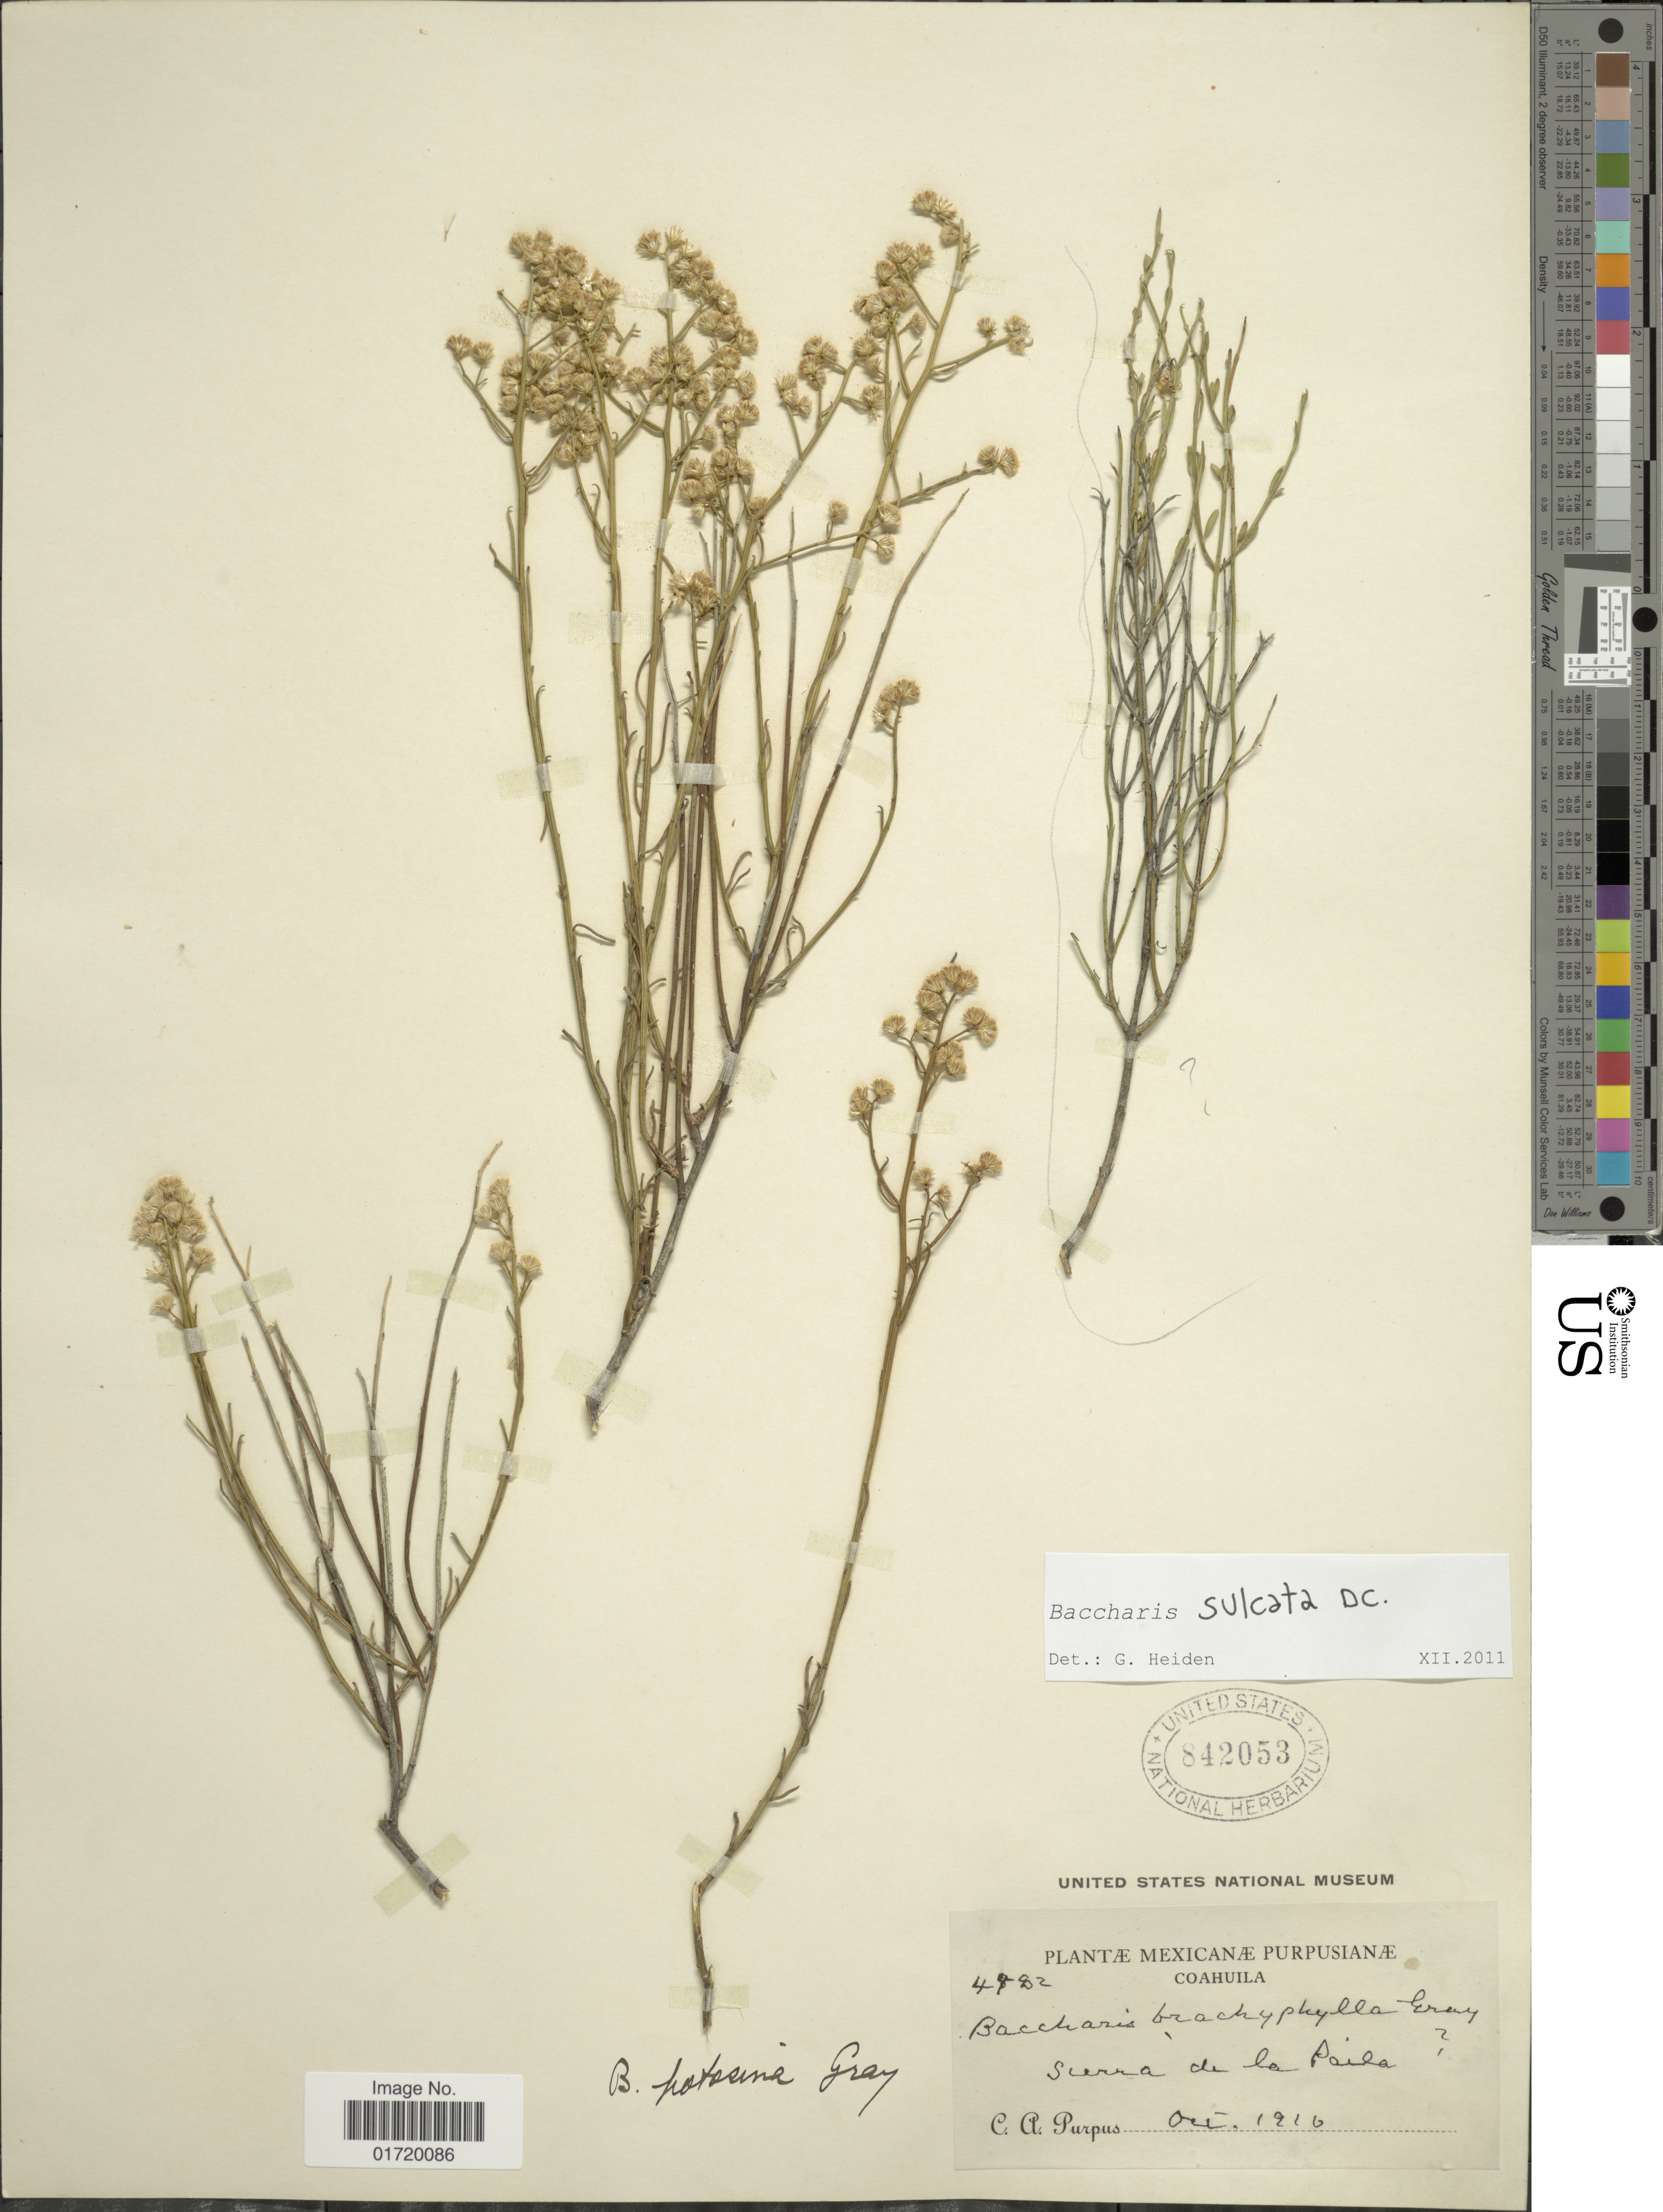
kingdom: Plantae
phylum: Tracheophyta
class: Magnoliopsida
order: Asterales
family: Asteraceae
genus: Baccharis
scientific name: Baccharis sulcata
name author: DC.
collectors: C. A. Purpus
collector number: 4782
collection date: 1916-10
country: Mexico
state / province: Coahuila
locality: Mexicanae, Sierra de la Paila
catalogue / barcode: US 842053